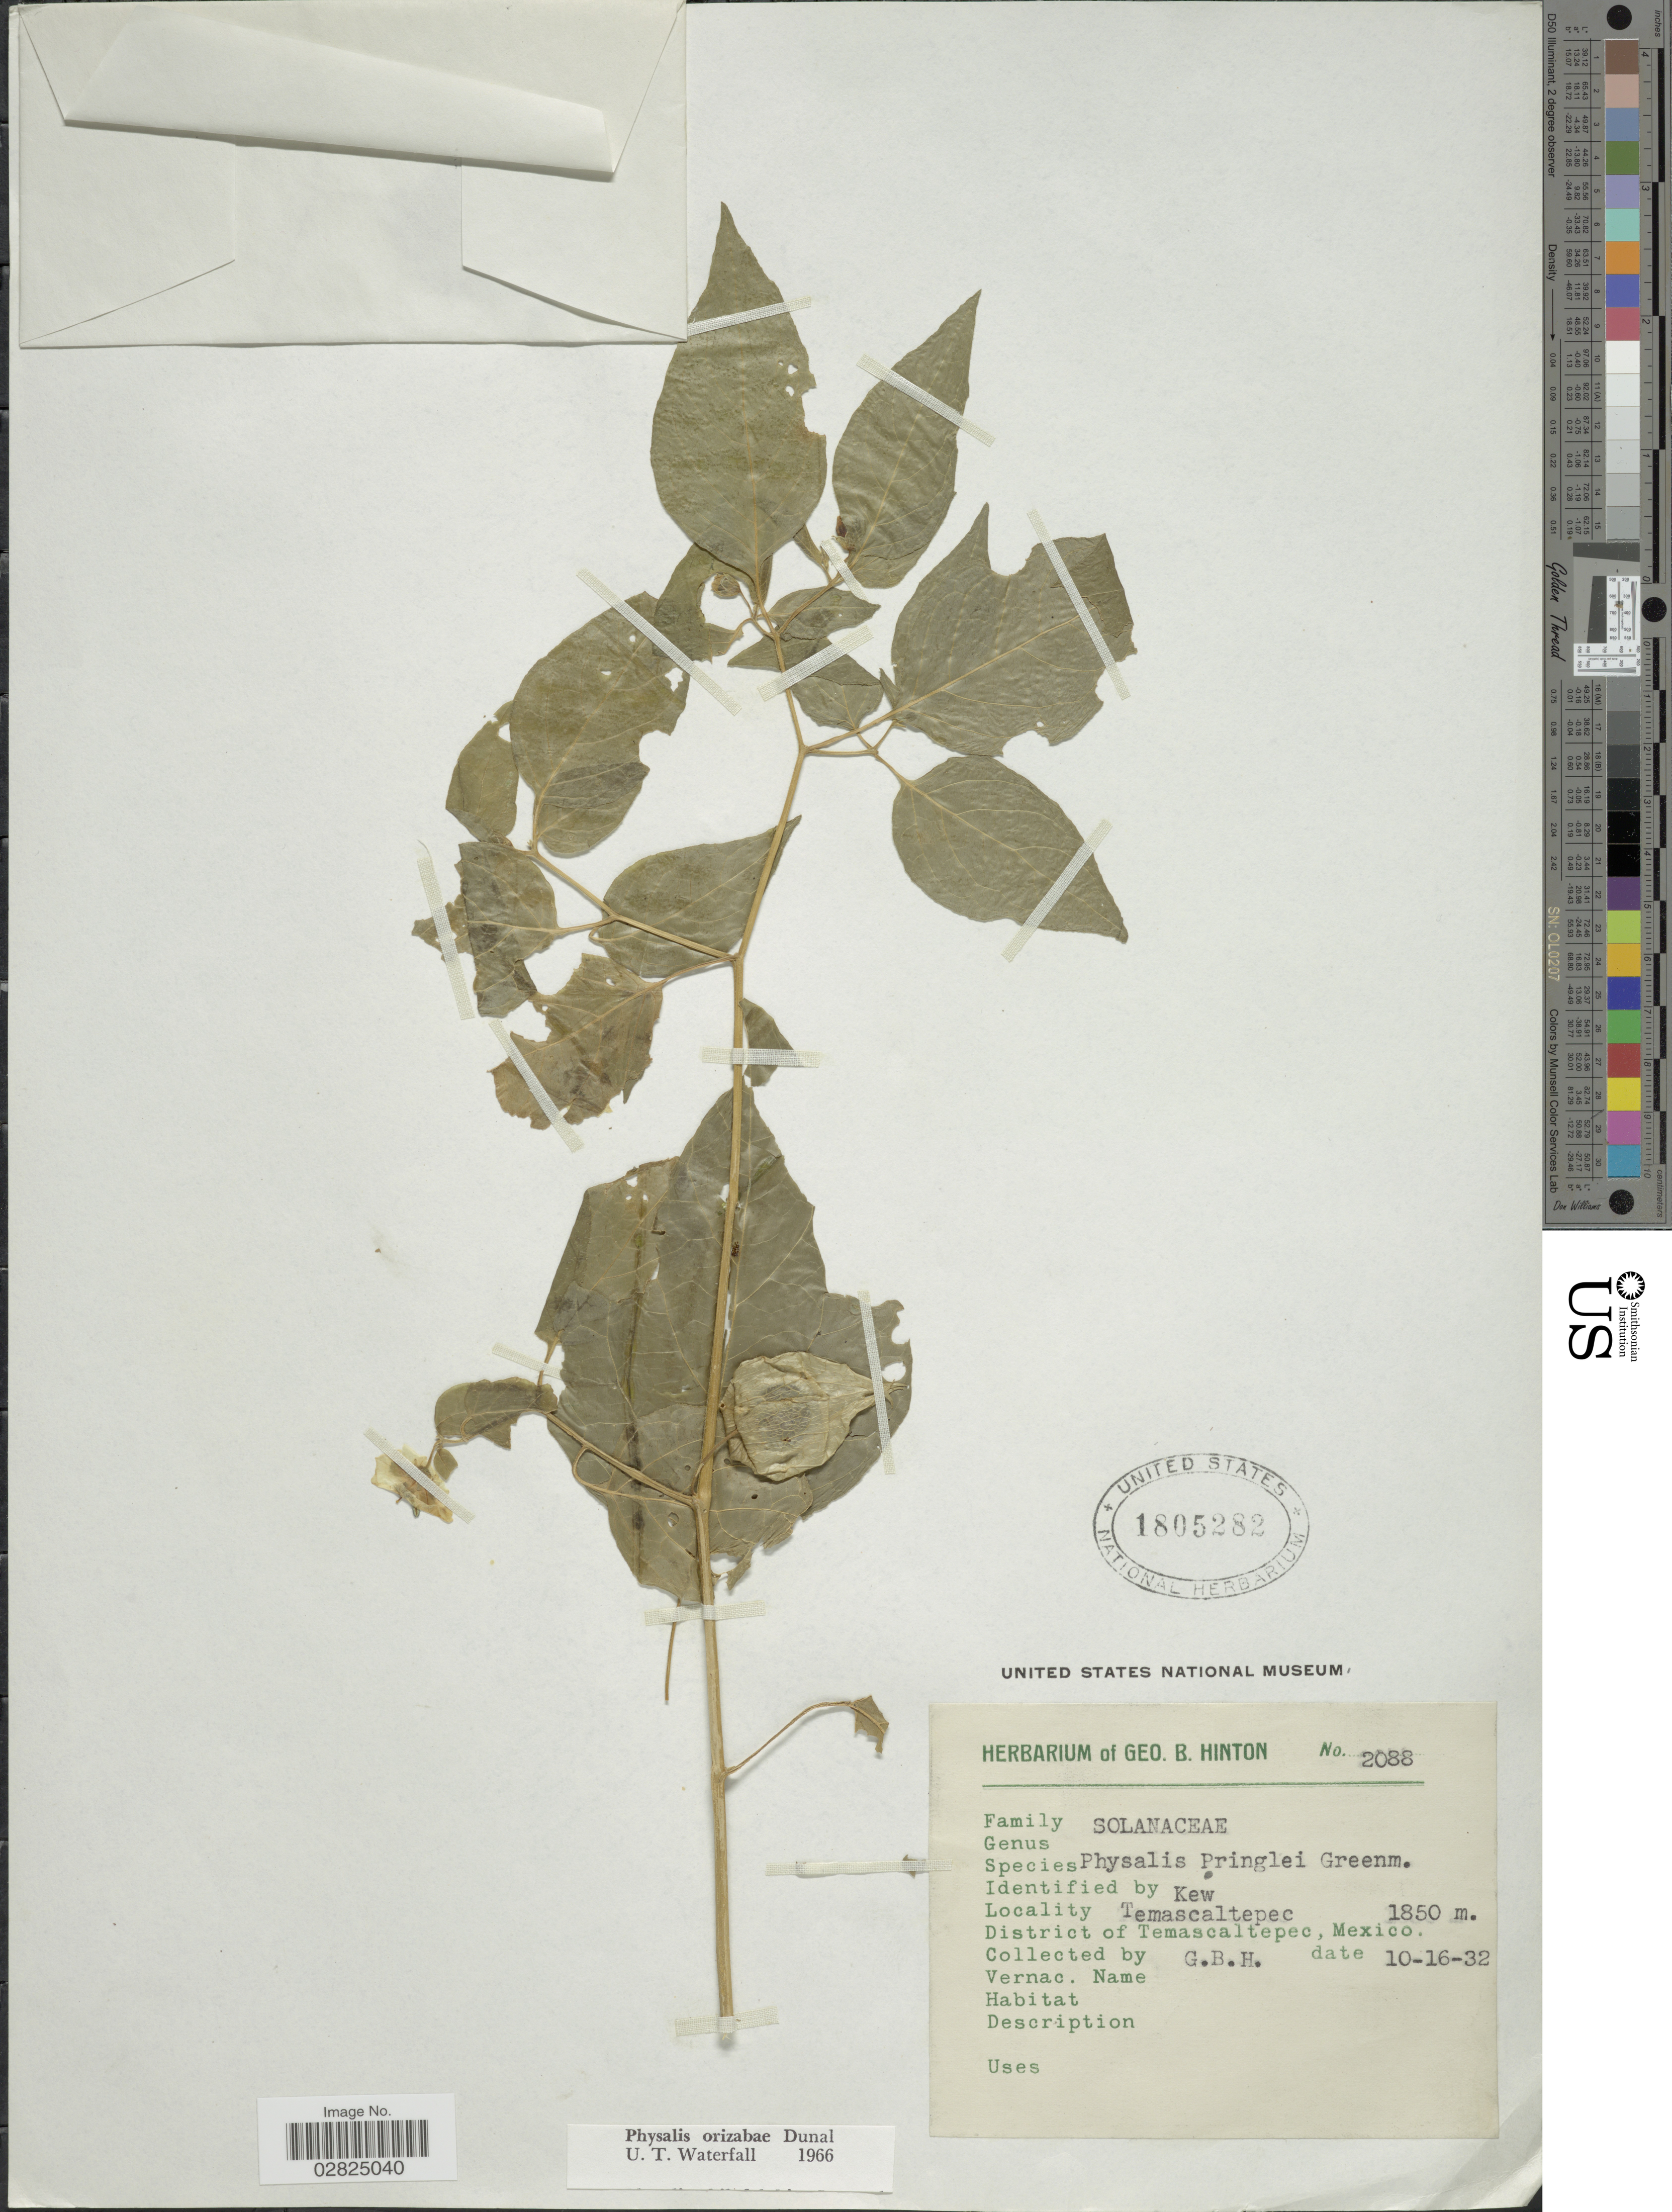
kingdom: Plantae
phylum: Tracheophyta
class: Magnoliopsida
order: Solanales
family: Solanaceae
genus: Physalis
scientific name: Physalis orizabae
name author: Dunal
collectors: G. B. Hinton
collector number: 2088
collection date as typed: Transcribed d/m/y: 16/10/32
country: Mexico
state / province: México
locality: Temascaltepec, District of Temascaltepec.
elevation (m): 1850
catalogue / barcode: US 1805282